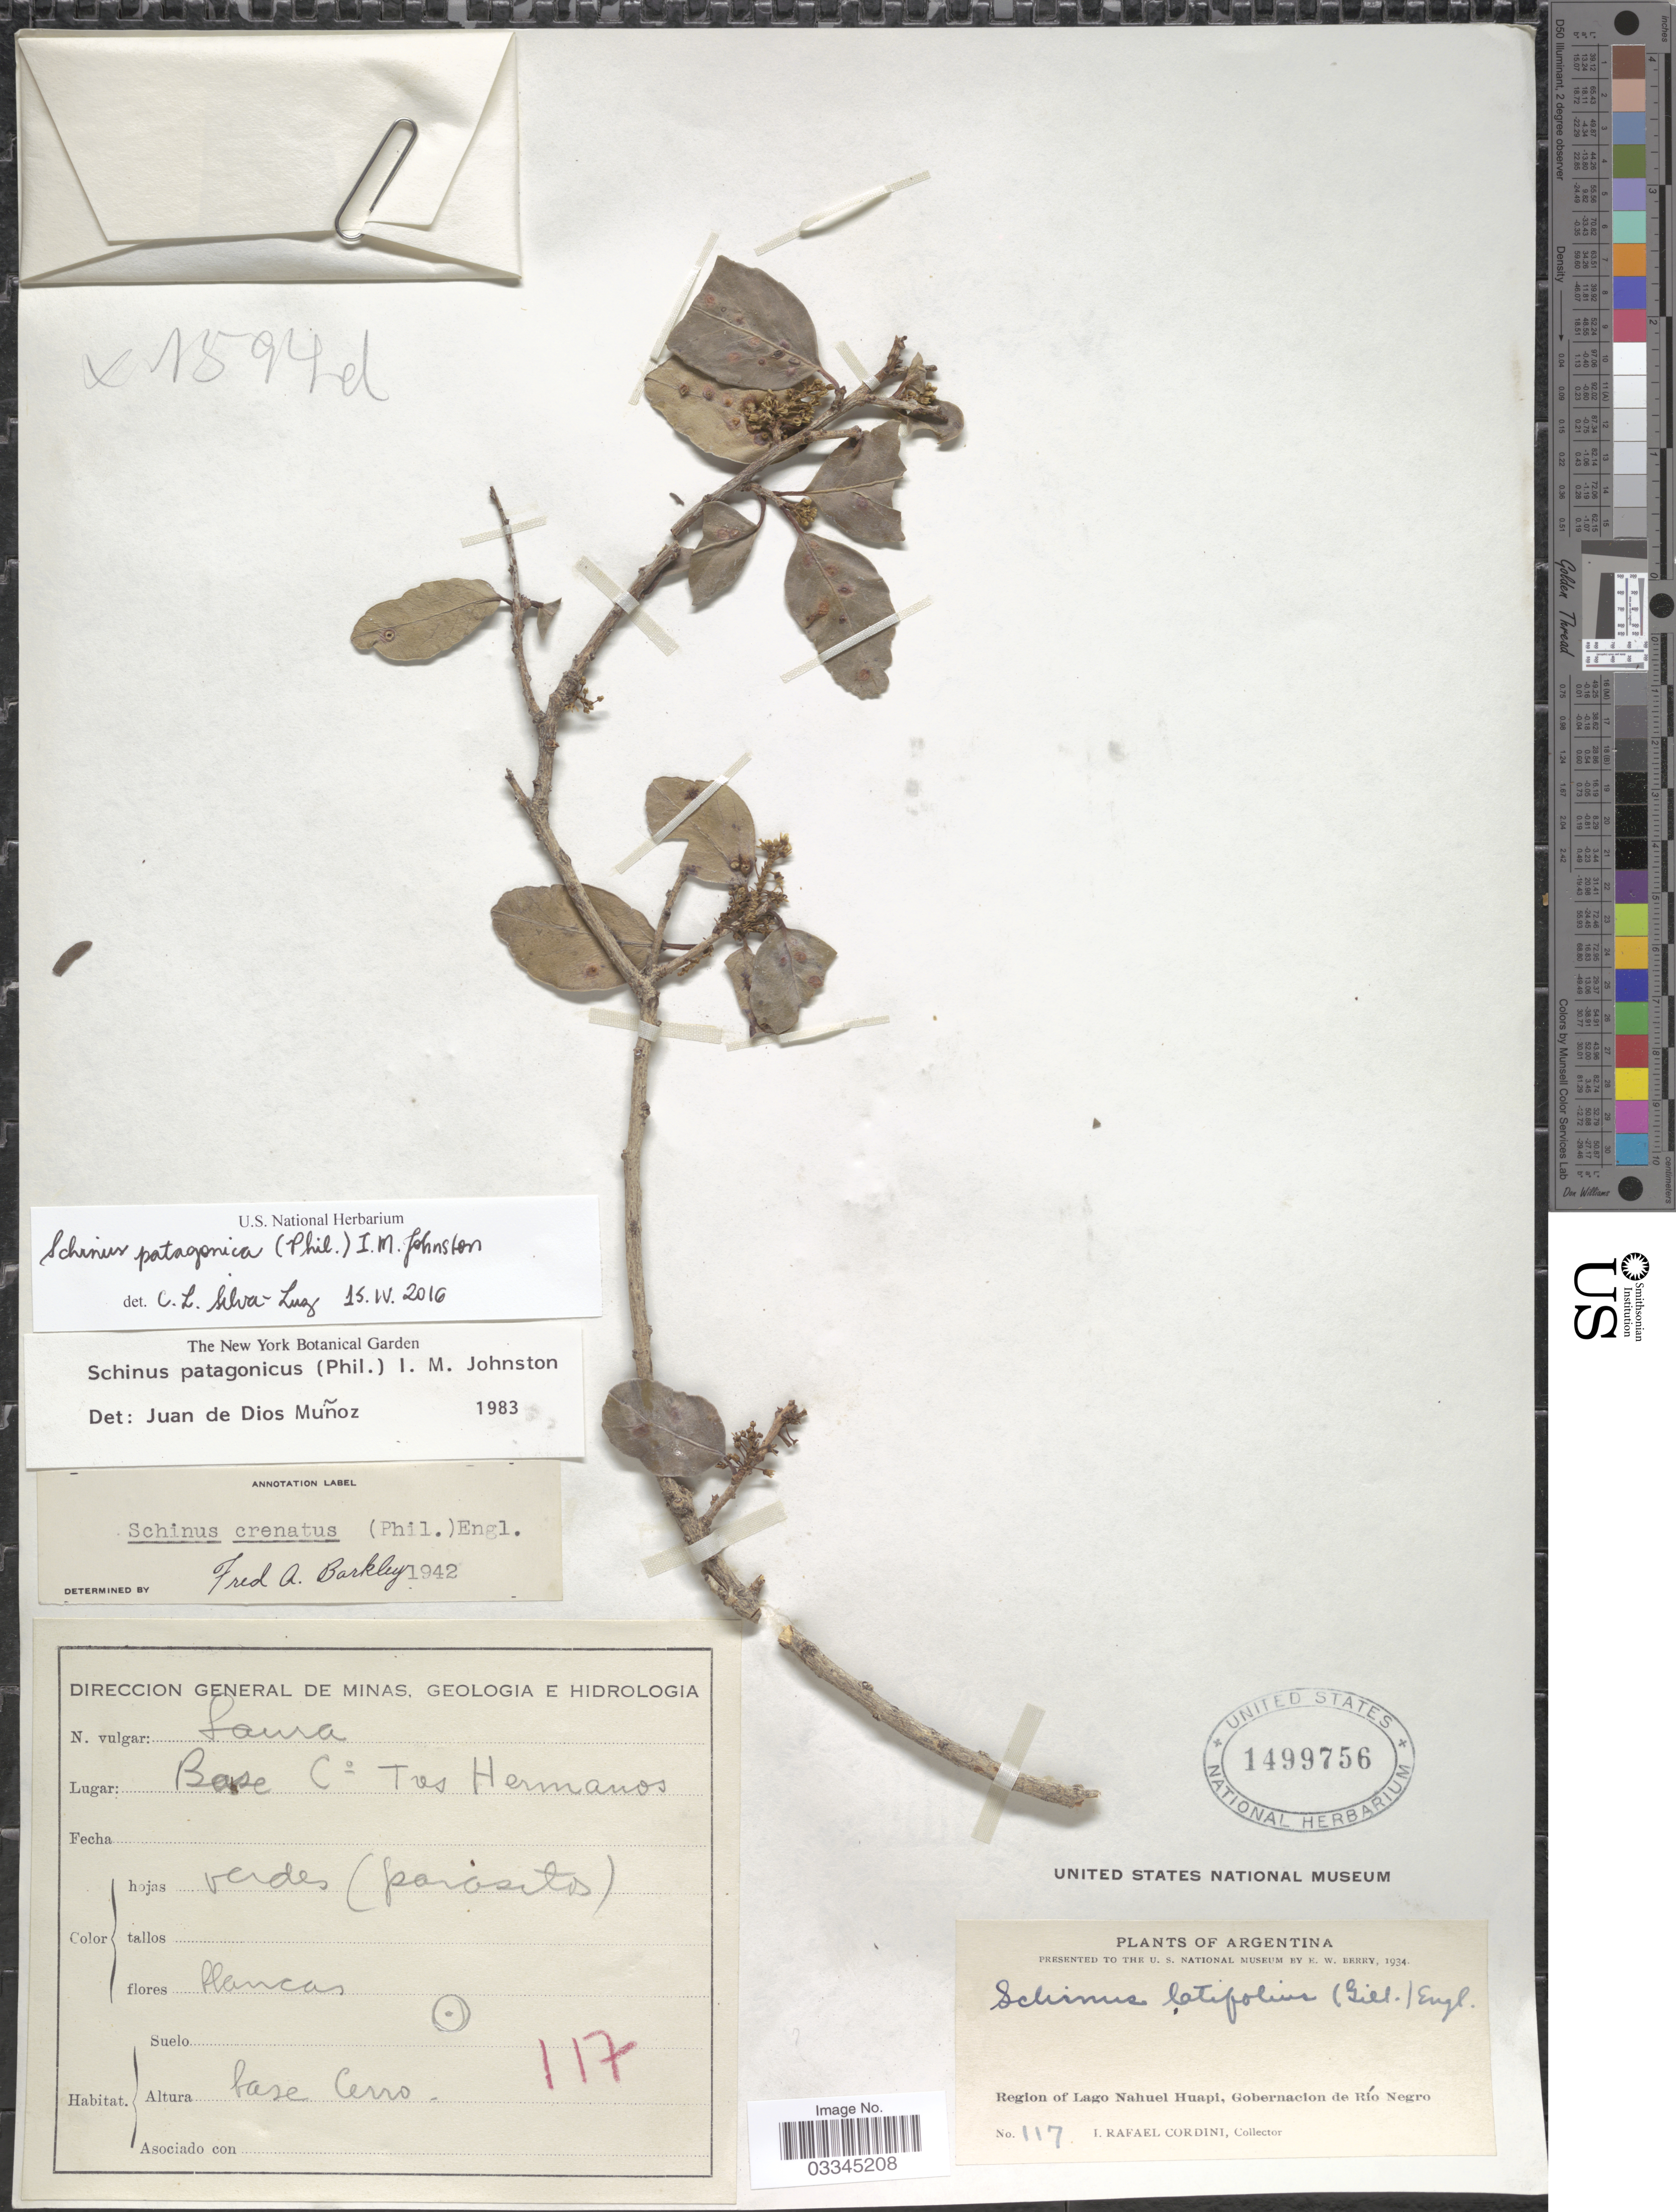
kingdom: Plantae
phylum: Tracheophyta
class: Magnoliopsida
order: Sapindales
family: Anacardiaceae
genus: Schinus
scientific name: Schinus patagonica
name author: (Phil.) I.M. Johnst.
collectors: I. Cordini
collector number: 117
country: Argentina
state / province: Rio Negro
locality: Region of Lago Nahuel Huapi, Gobernacion de Río Negro.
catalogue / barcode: US 1499756